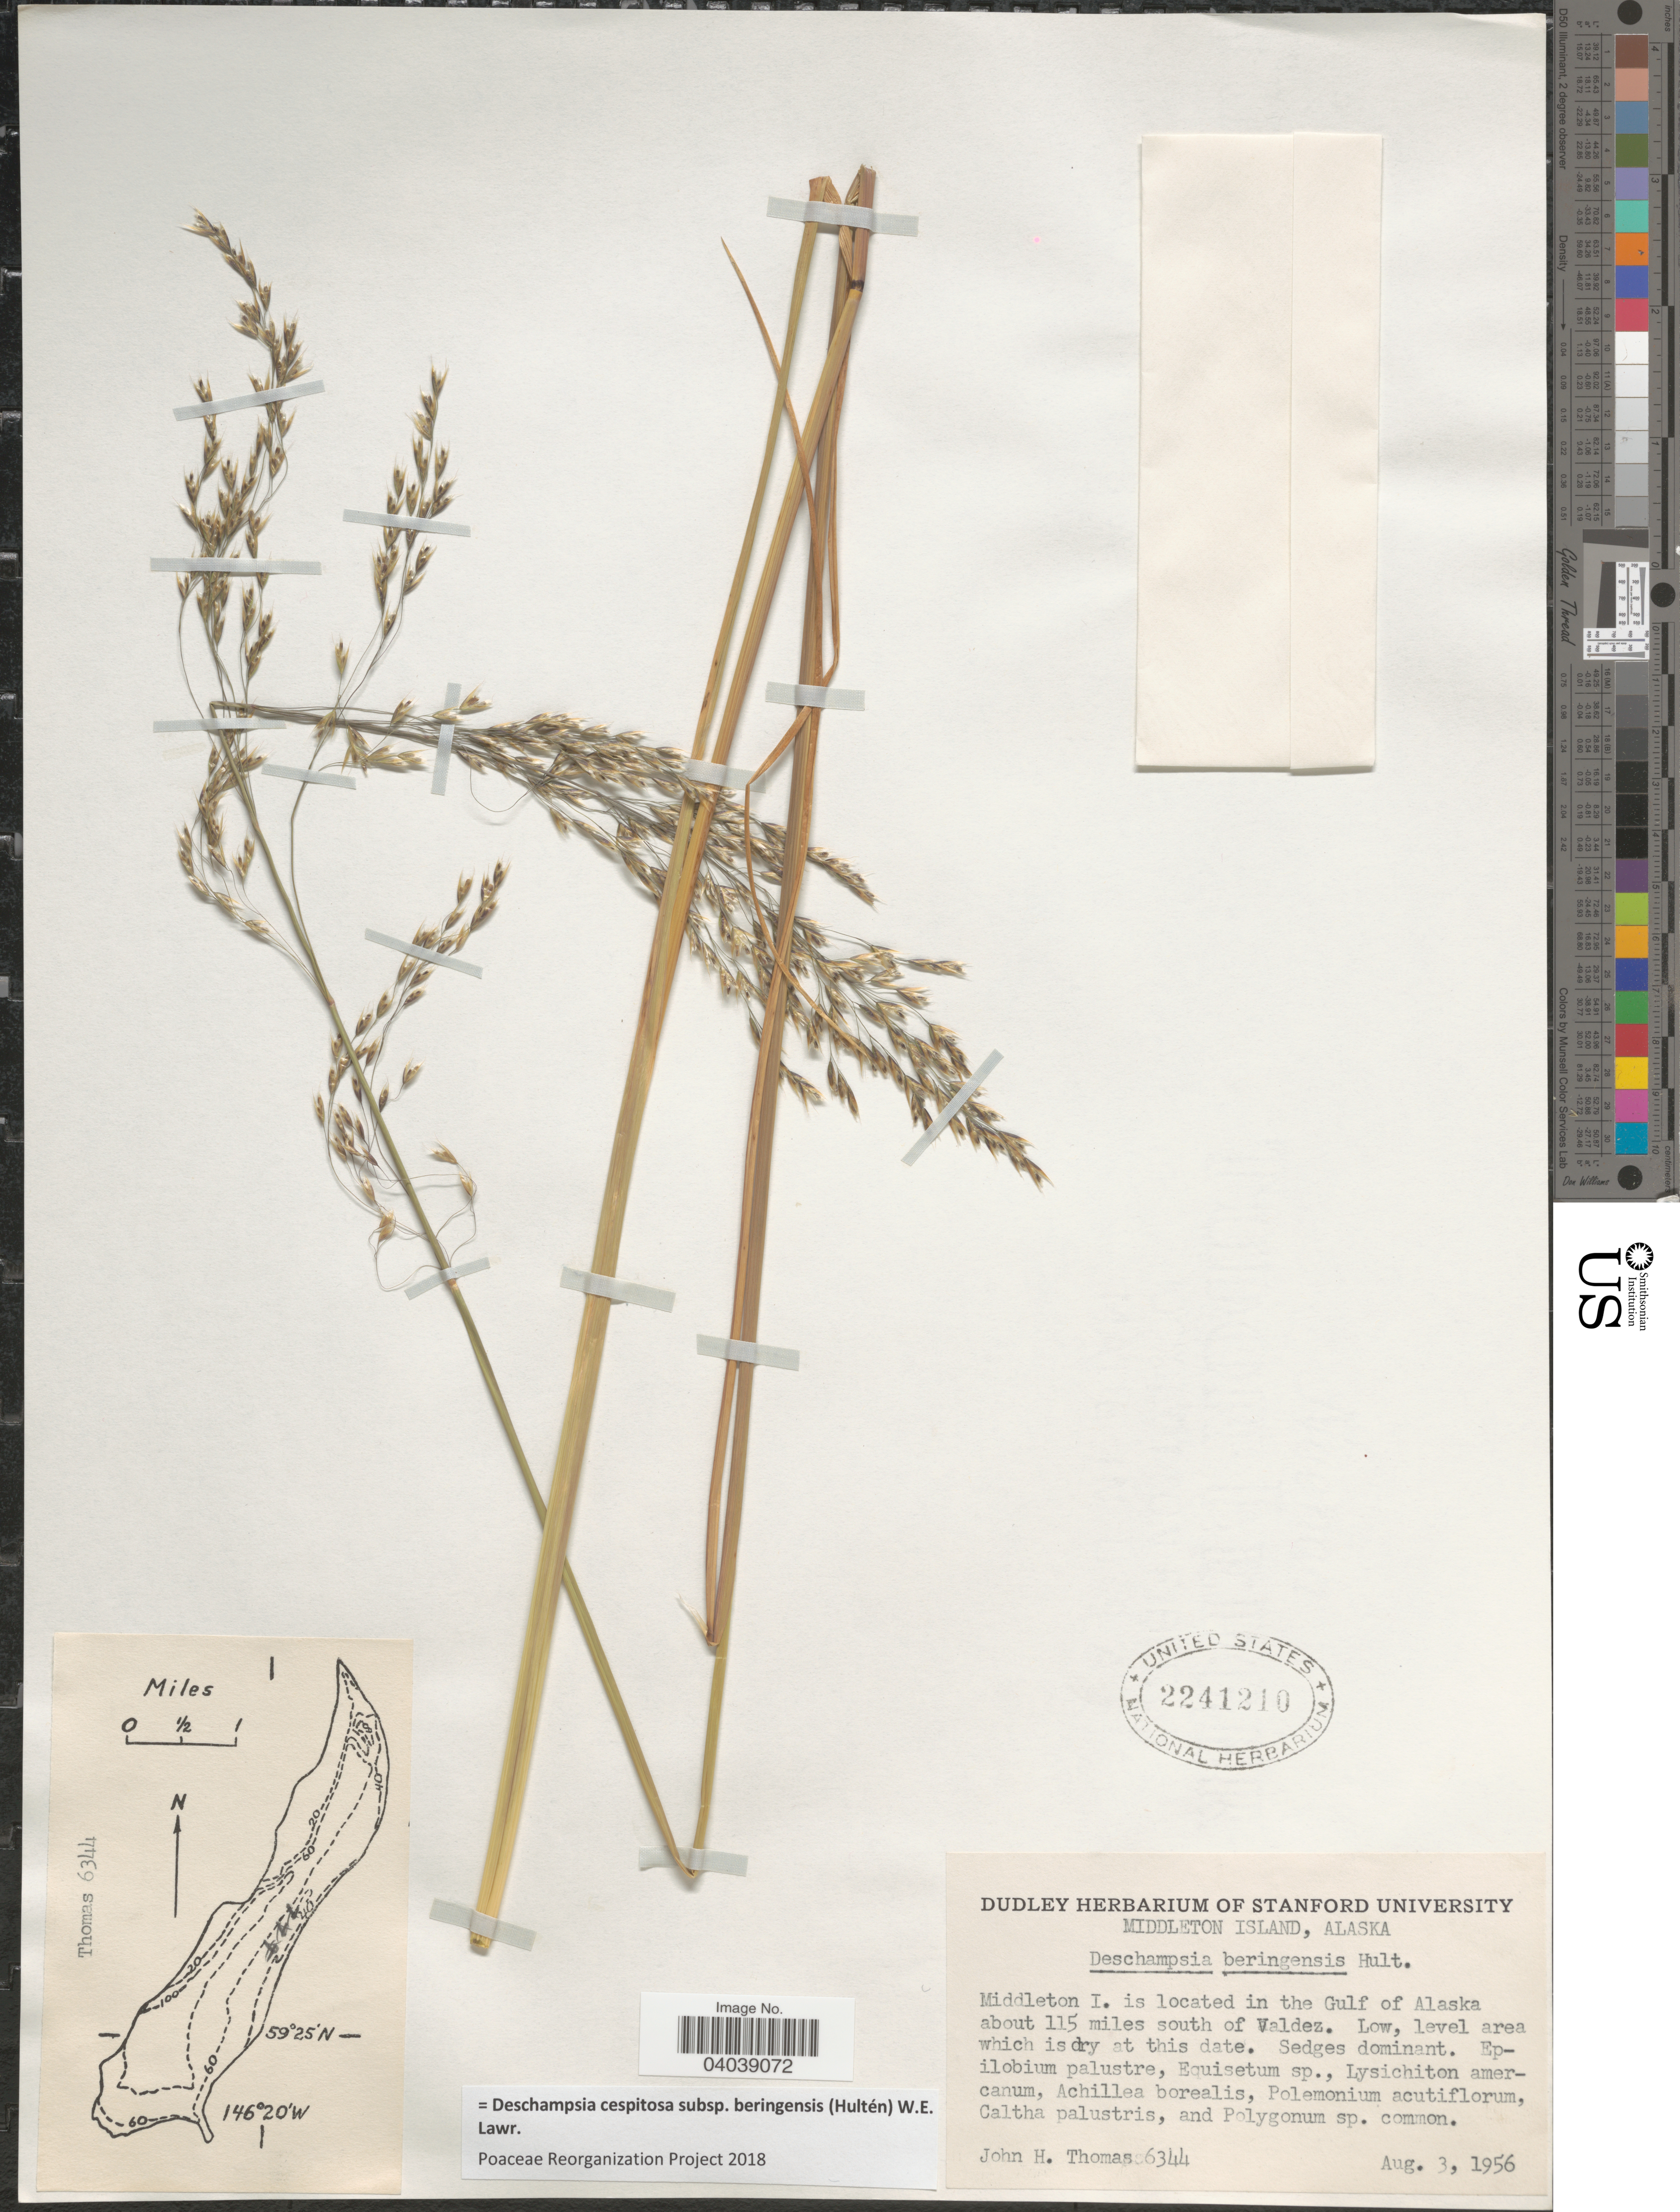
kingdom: Plantae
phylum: Tracheophyta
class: Liliopsida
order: Poales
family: Poaceae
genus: Deschampsia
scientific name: Deschampsia cespitosa subsp. beringensis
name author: (Hultén) Lawrence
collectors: J. H. Thomas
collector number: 6344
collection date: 1956-08-03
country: United States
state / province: Alaska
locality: Middleton Island. Middleton I. is located in the Gulf of Alaska about 115 miles south of Valdez.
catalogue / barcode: US 2241210